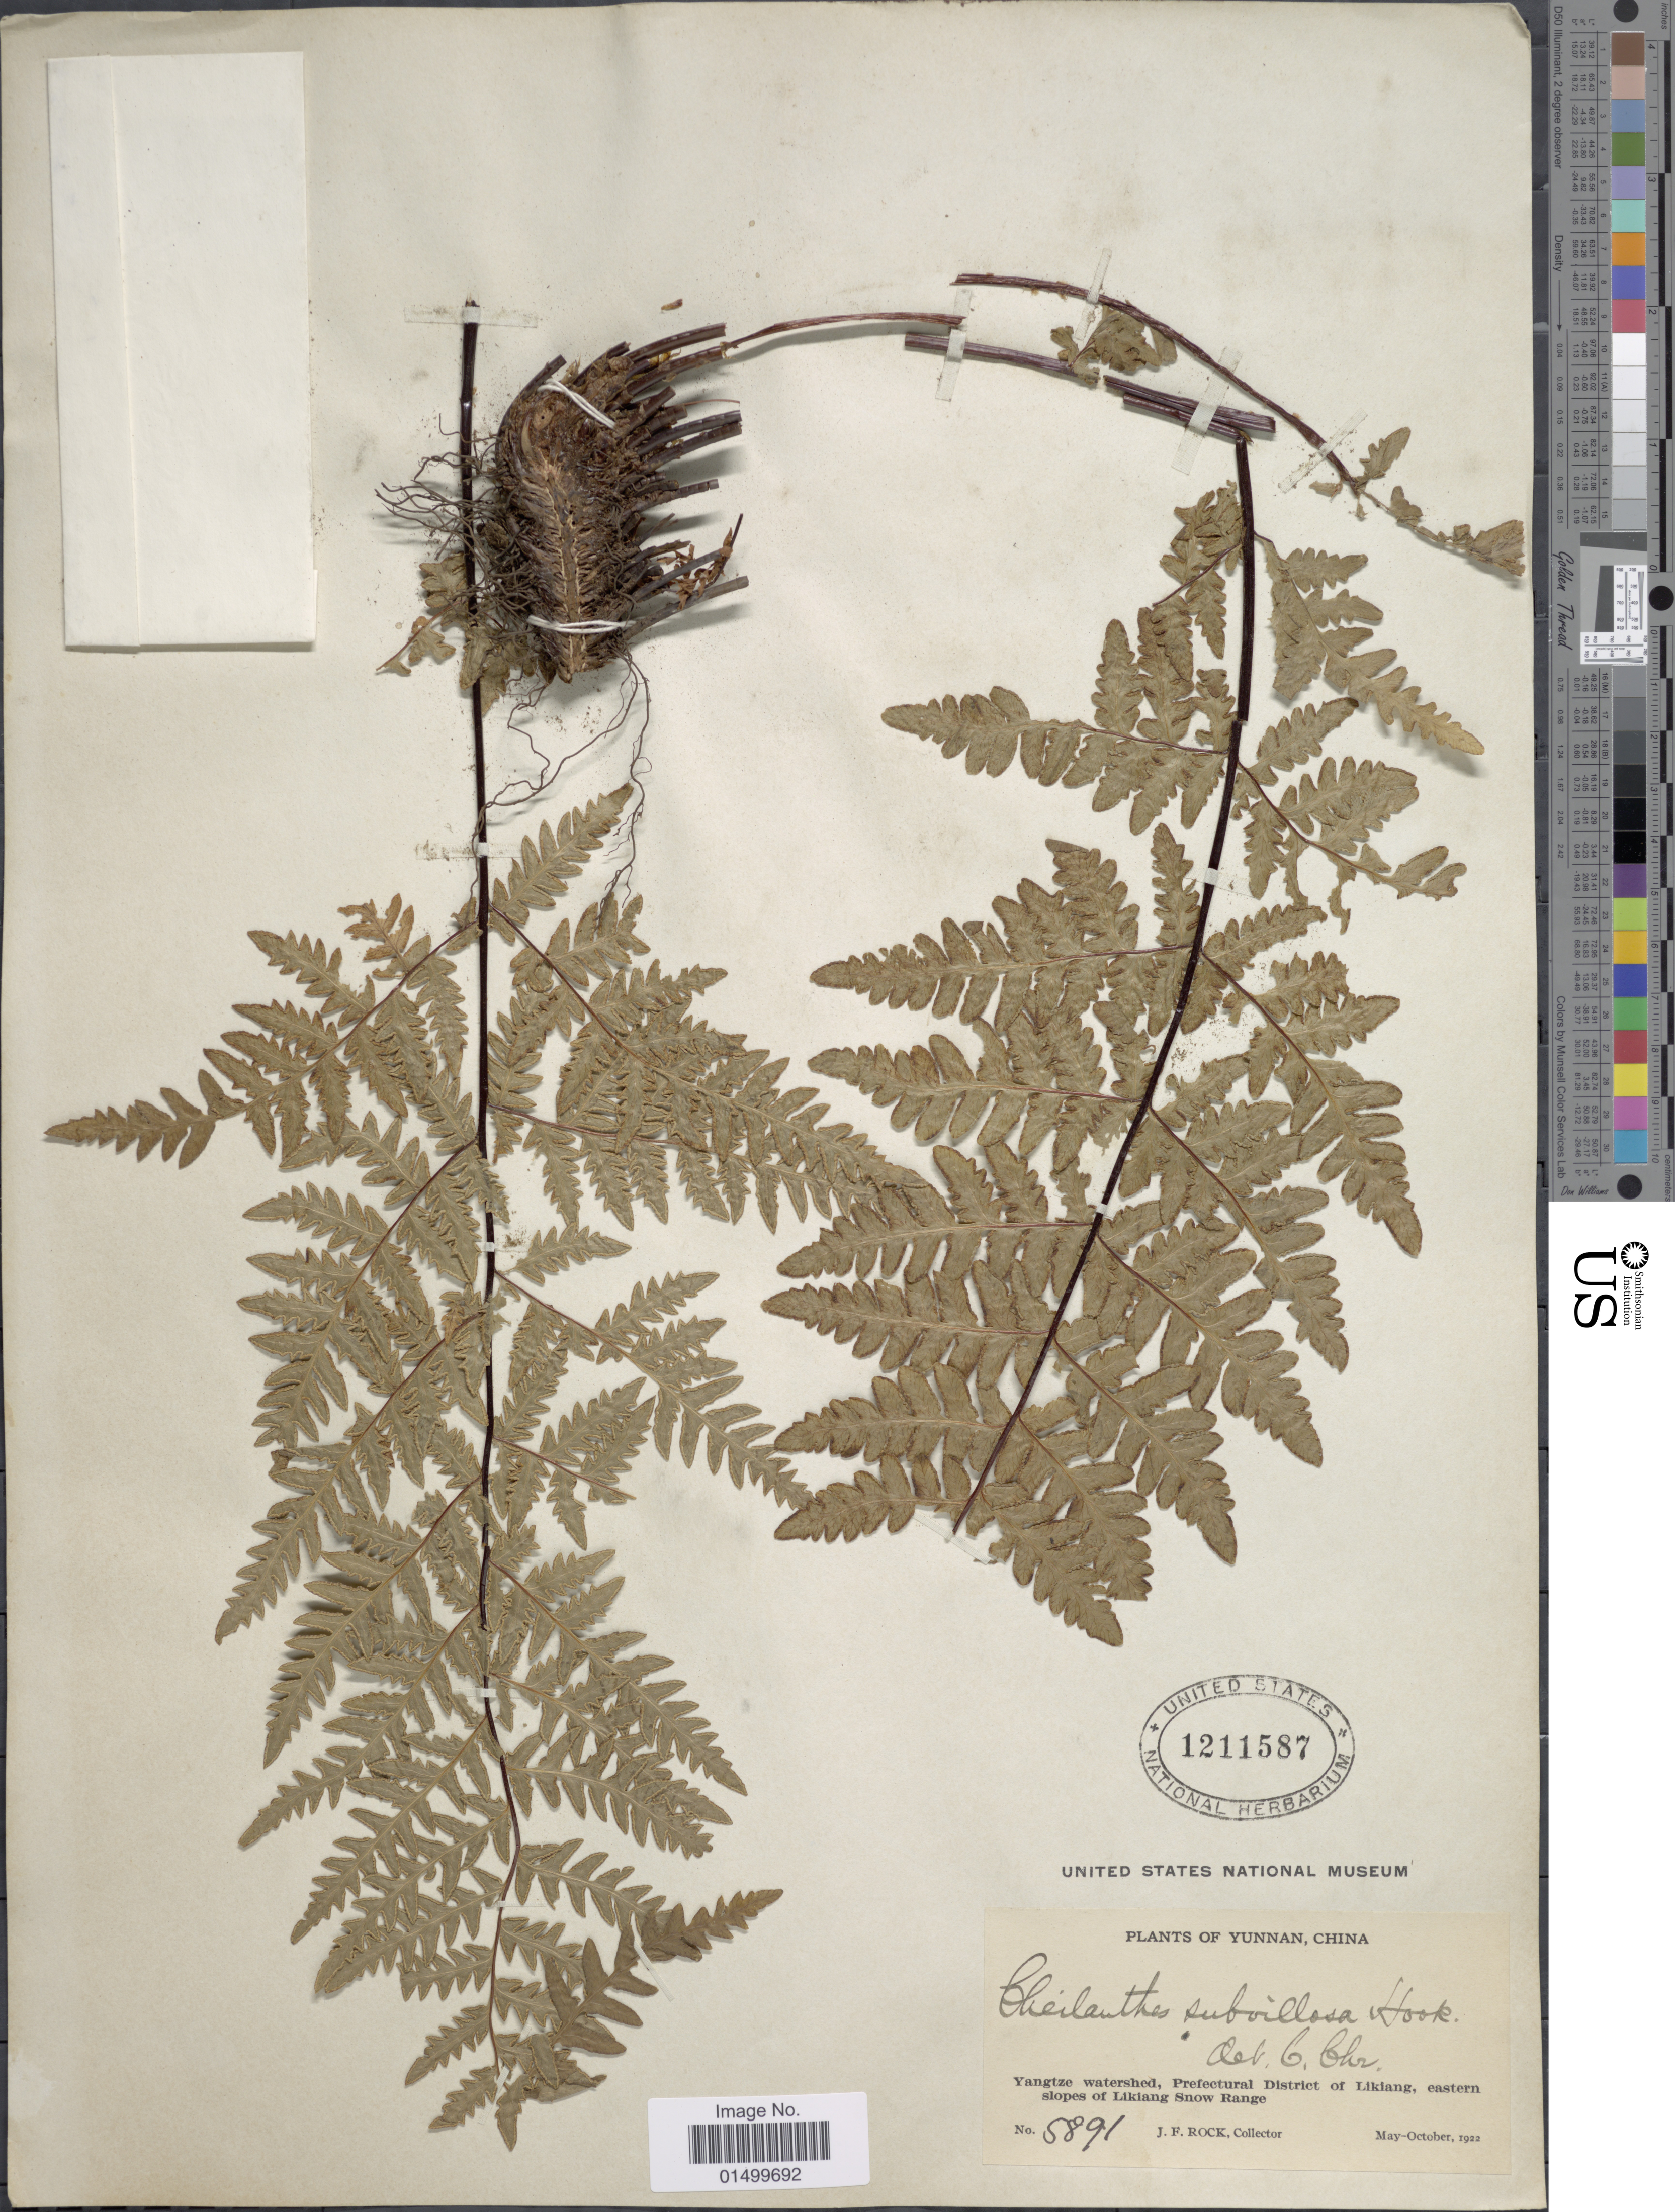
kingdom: Plantae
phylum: Tracheophyta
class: Polypodiopsida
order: Polypodiales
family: Pteridaceae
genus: Cheilanthes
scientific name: Cheilanthes subvillosum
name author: Hook.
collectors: J. Rock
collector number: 5891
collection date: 1922-05/1922-10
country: China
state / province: Yunnan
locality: Yangtze watershed, Prefectural District of Likiang, eastern slopes of Likiang Snow Range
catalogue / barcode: US 1211587